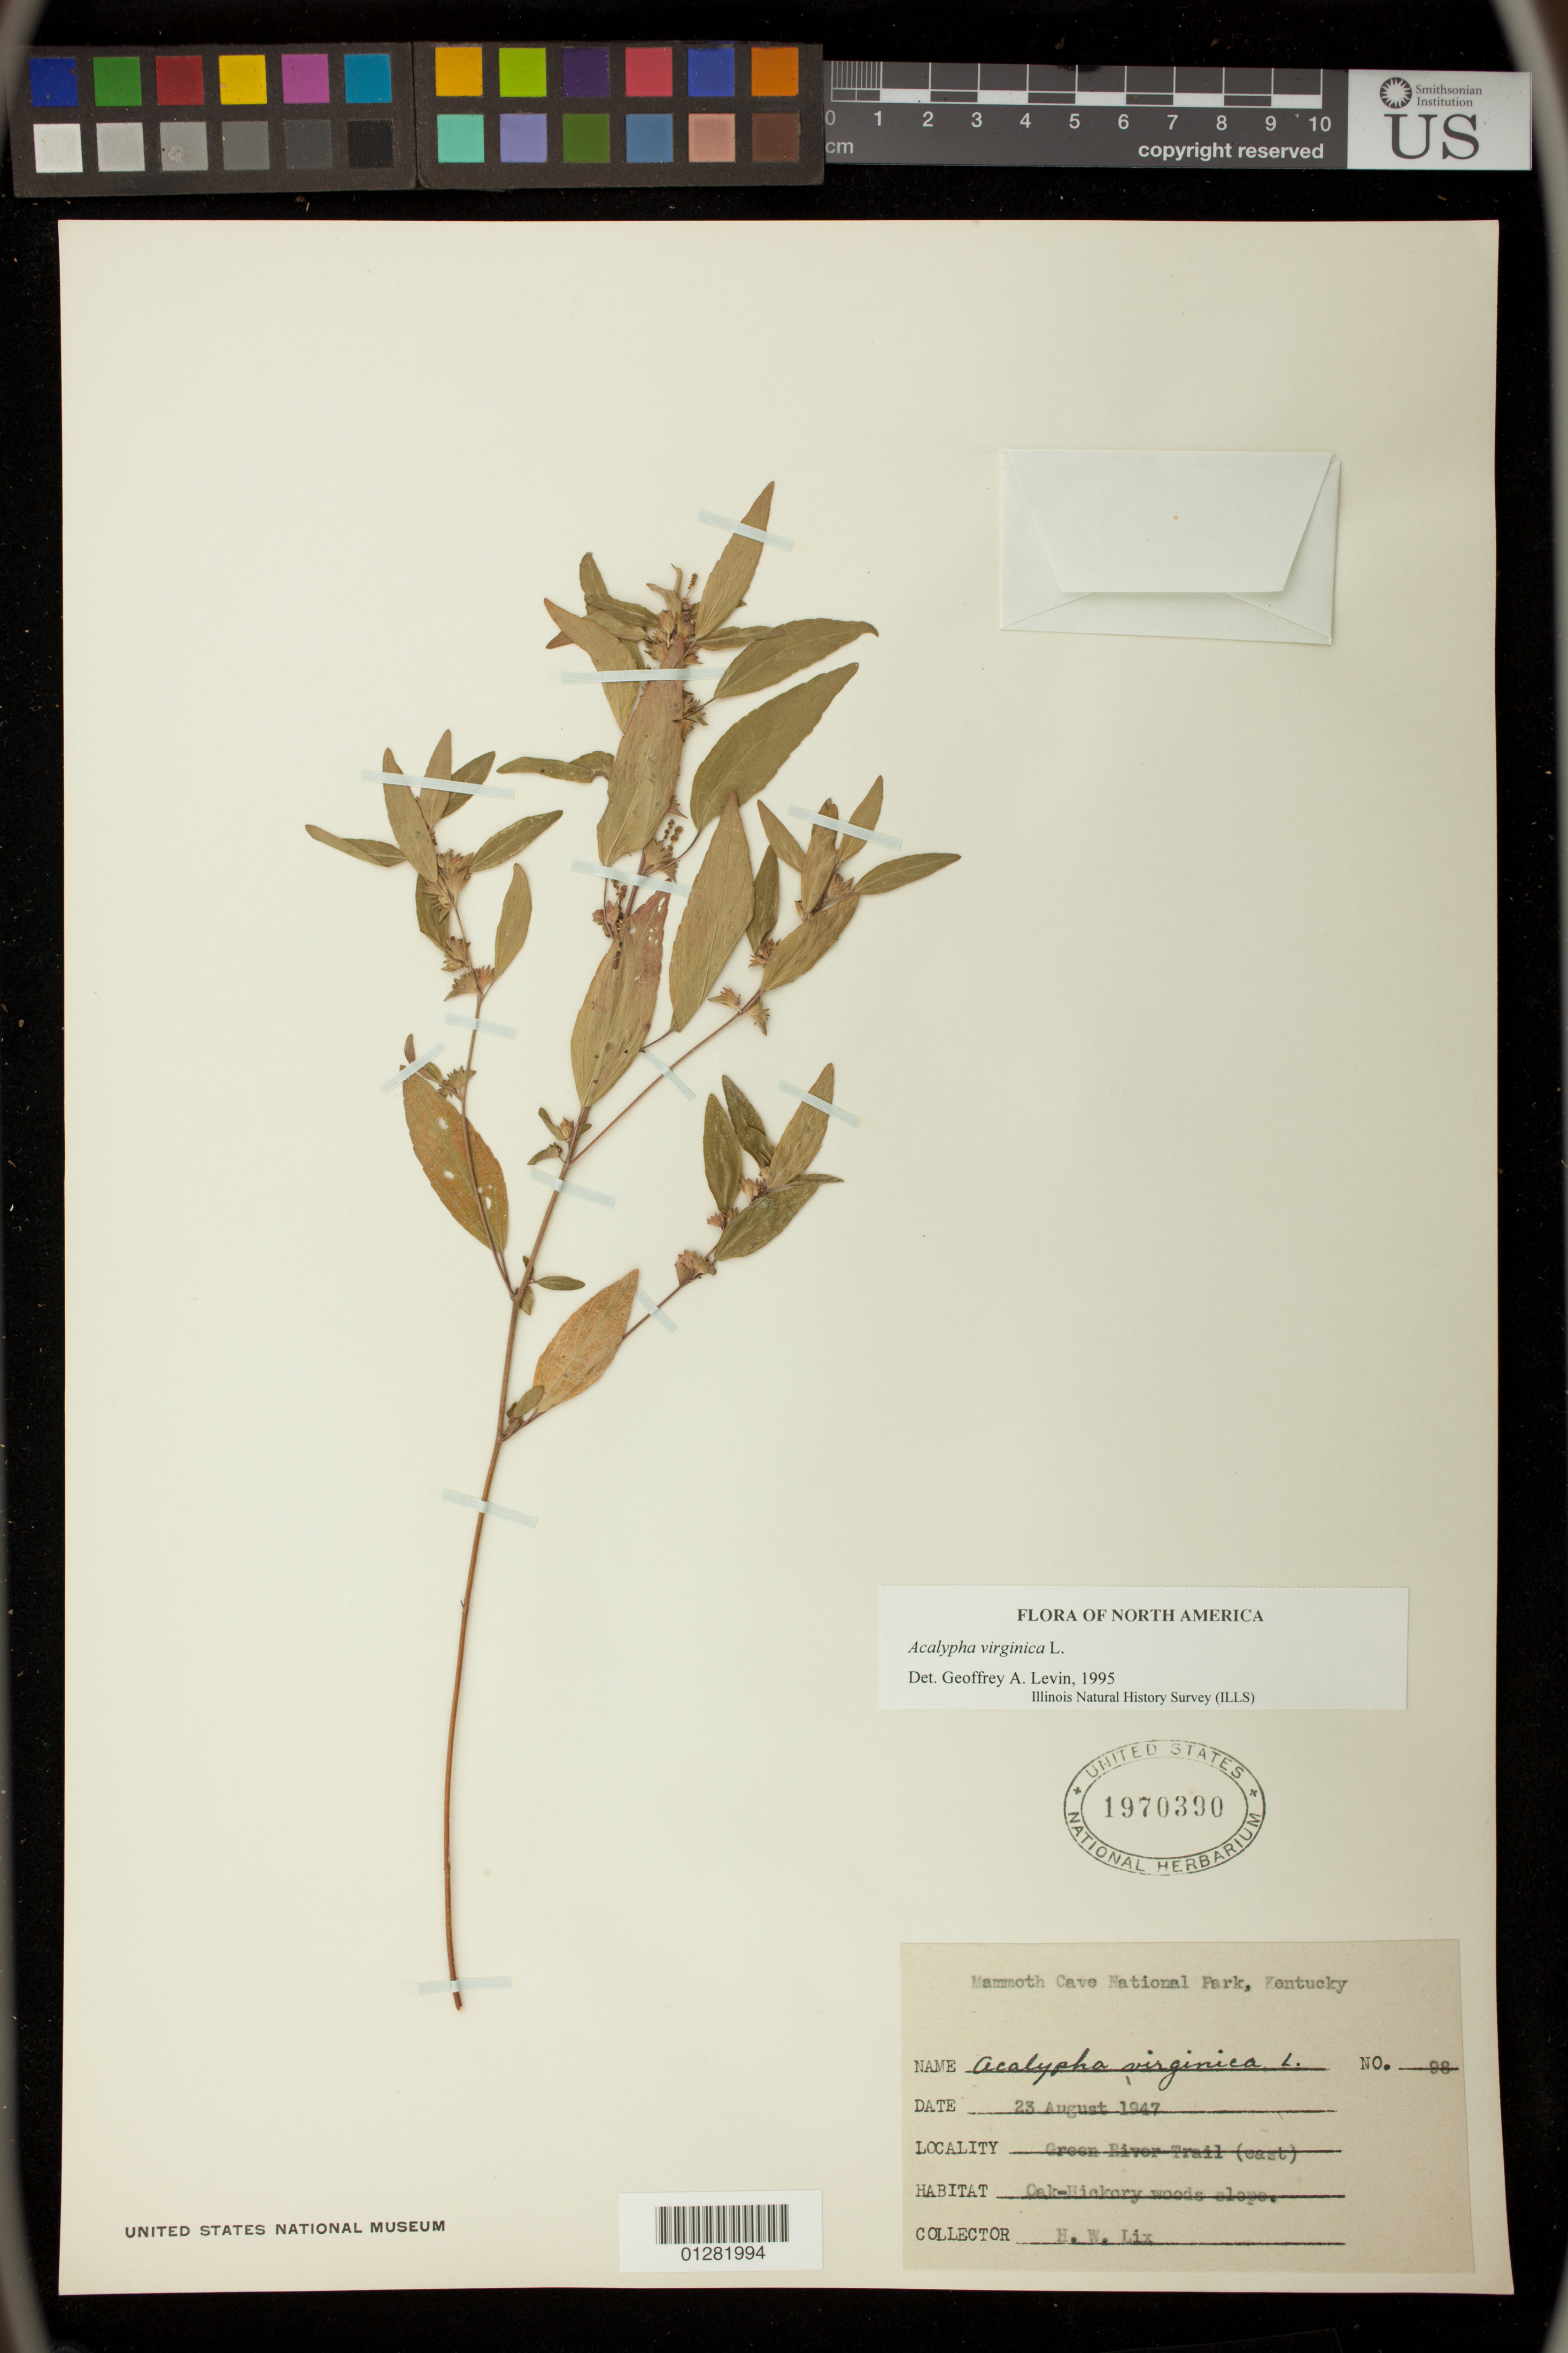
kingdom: Plantae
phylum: Tracheophyta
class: Magnoliopsida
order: Malpighiales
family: Euphorbiaceae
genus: Acalypha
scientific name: Acalypha virginica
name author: L.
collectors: H. W. Lix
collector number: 98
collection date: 1947-08-23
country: United States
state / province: Kentucky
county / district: Edmonson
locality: Mammoth Cave National Park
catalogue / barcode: US 1970390